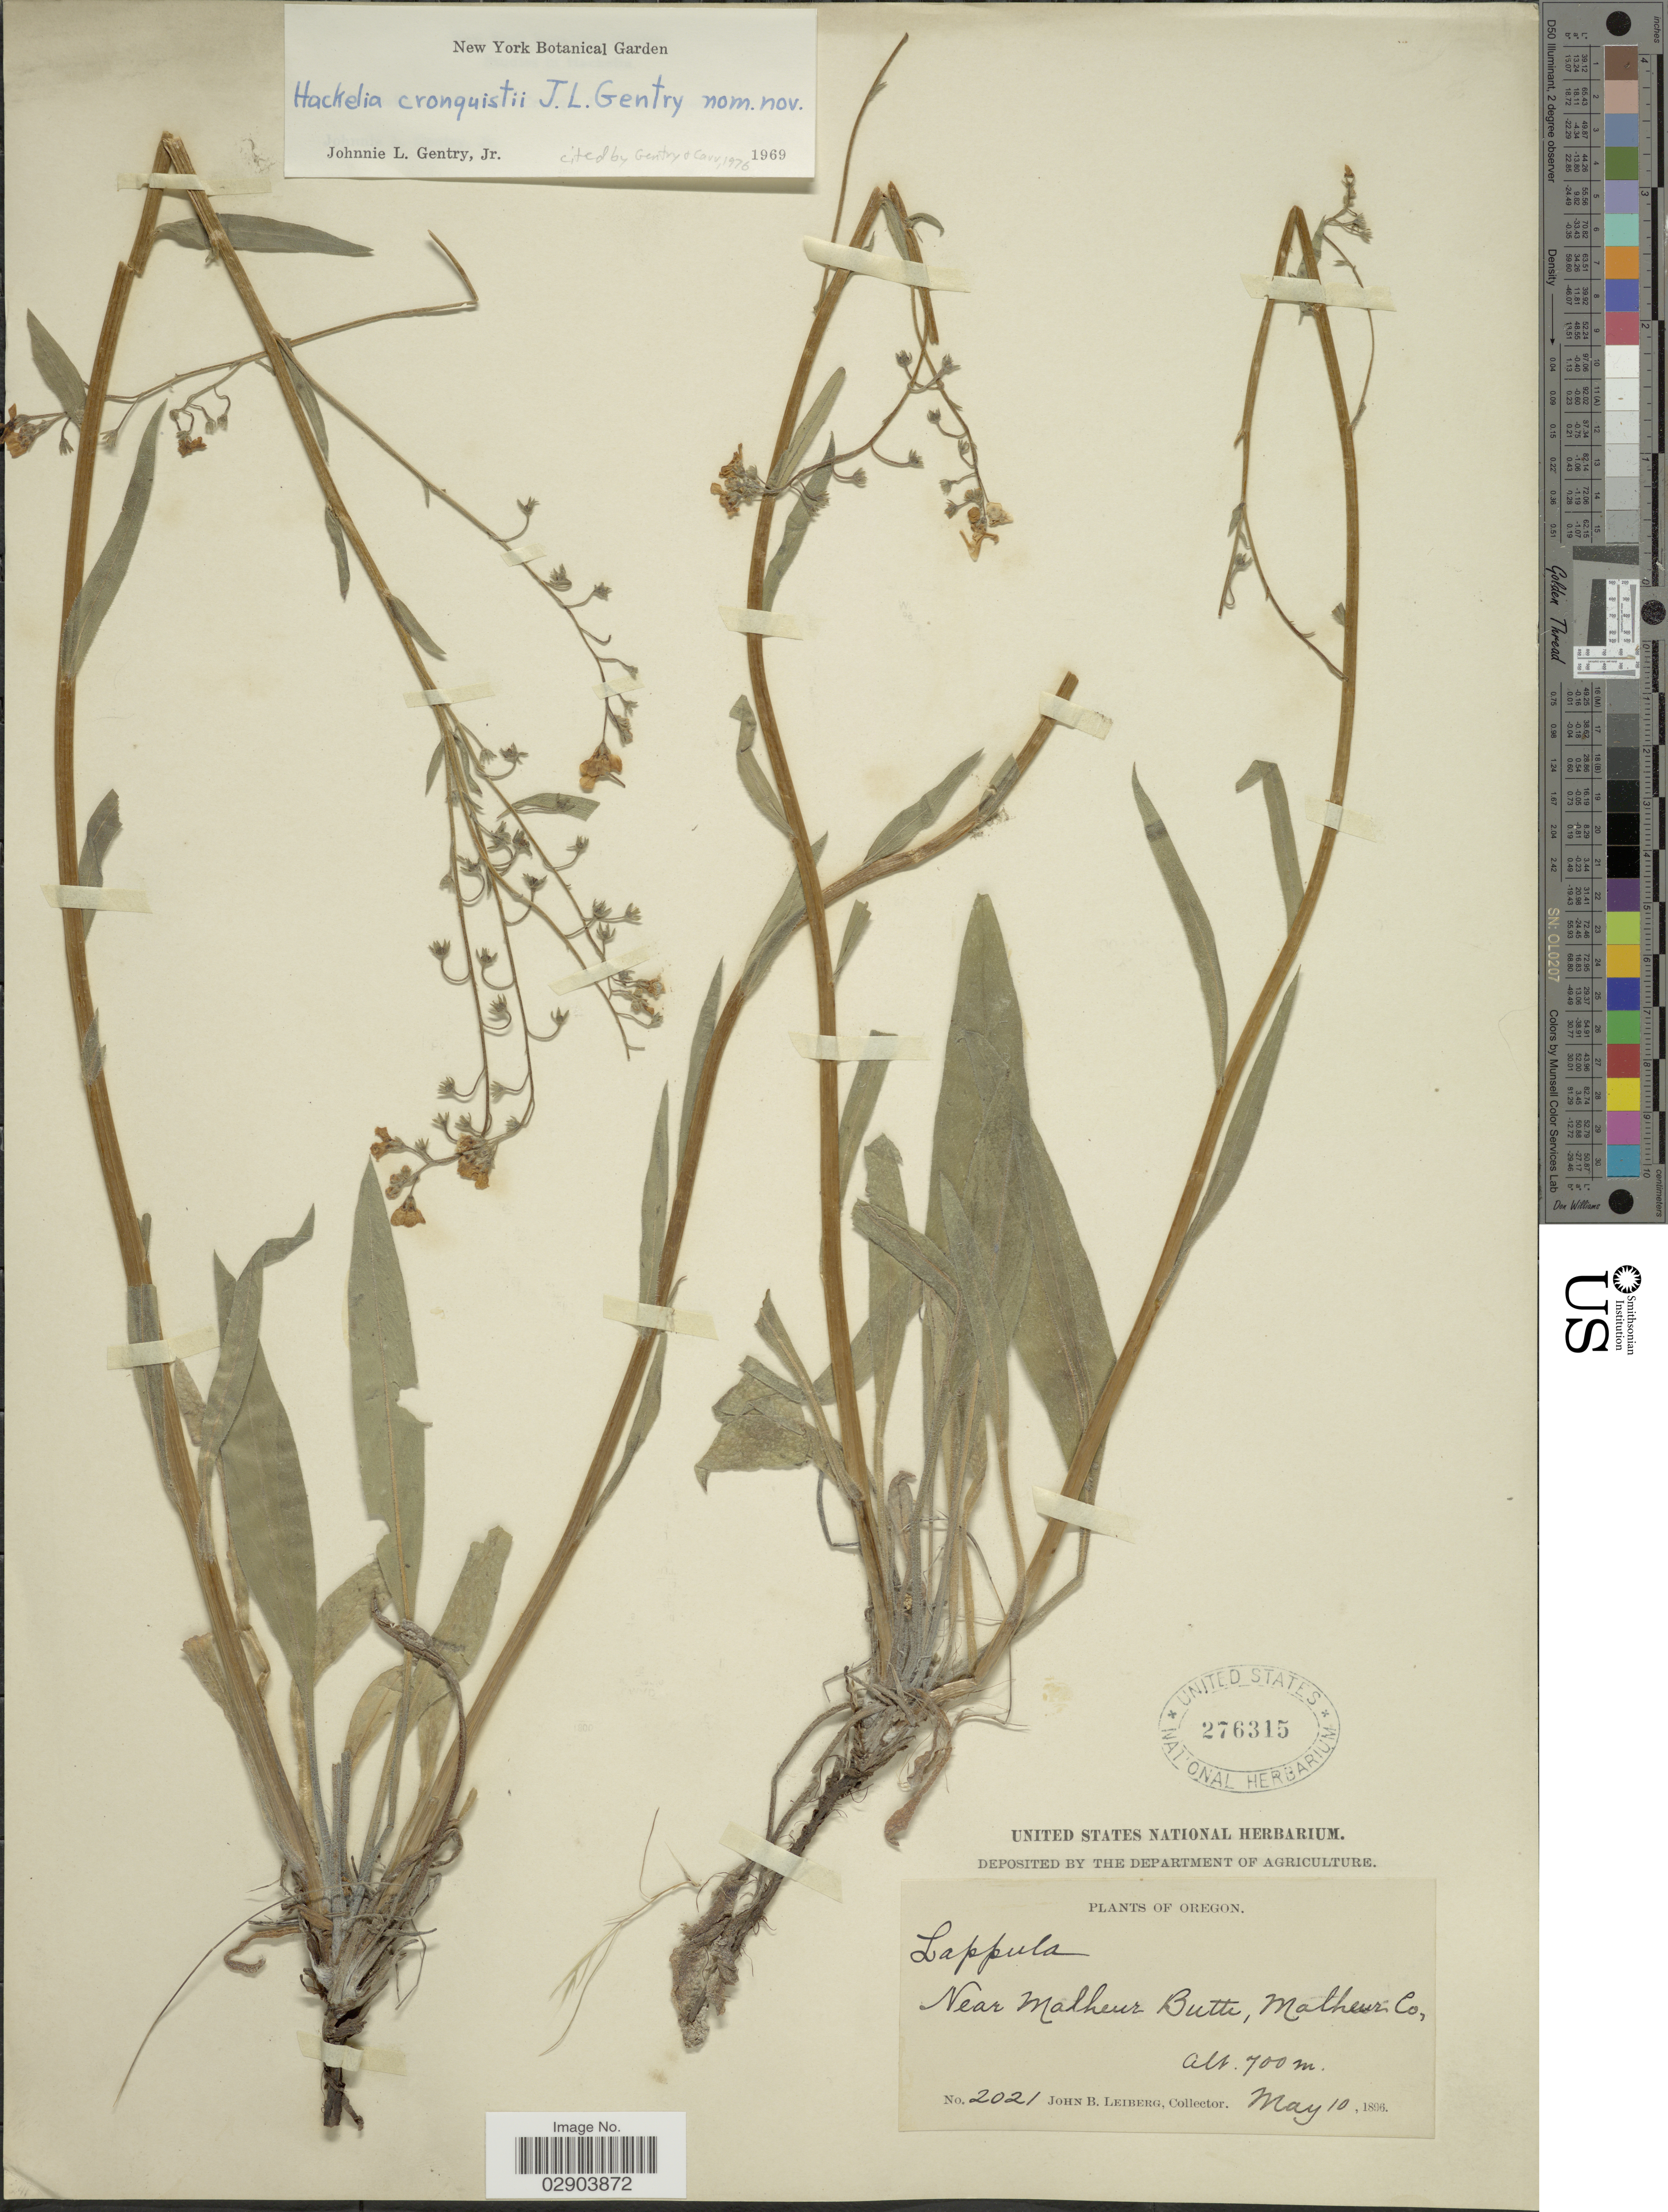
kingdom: Plantae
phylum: Tracheophyta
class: Magnoliopsida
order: Boraginales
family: Boraginaceae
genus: Hackelia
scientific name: Hackelia cronquistii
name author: J.L. Gentry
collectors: J. B. Leiberg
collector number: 2021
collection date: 1896-05-10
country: United States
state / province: Oregon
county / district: Malheur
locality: Near Malheur Butte, Malheur Co.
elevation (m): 700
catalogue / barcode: US 276315